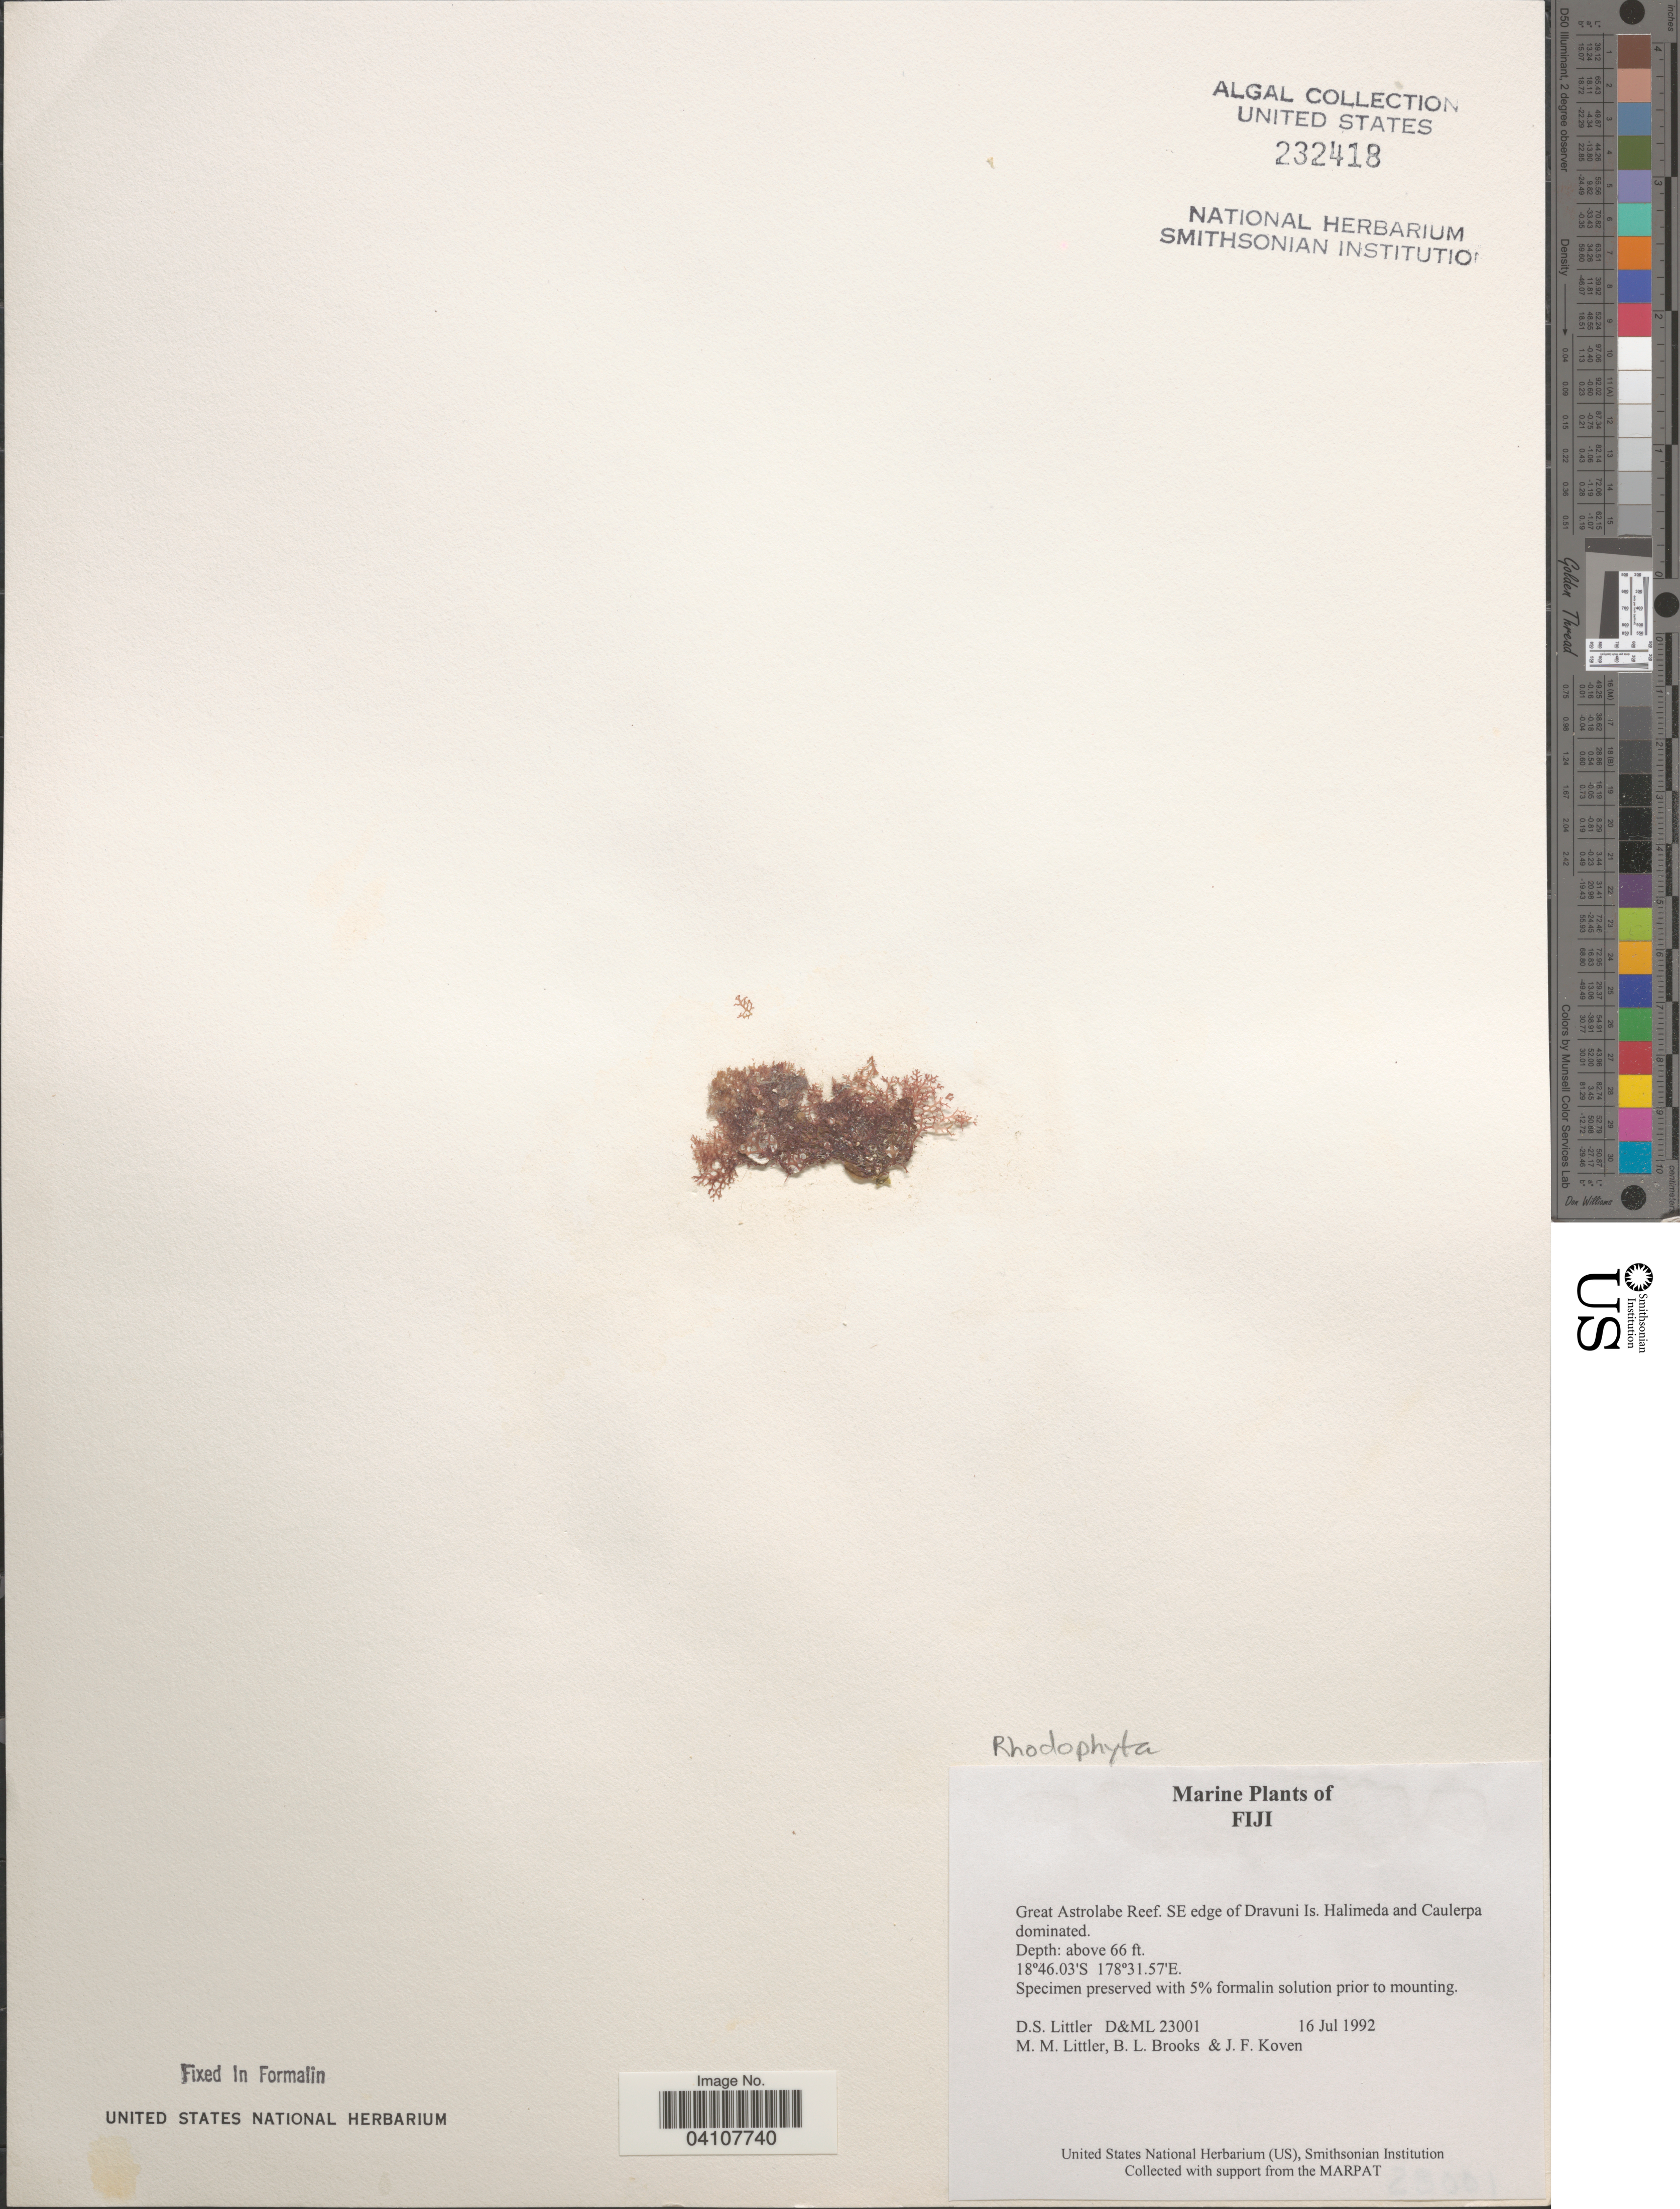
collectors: D. S. Littler, B. Brooks & J. Koven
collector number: D&ML23001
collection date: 1992-07-16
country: Fiji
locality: Great Astrolabe Reef. SE edge of Dravuni Is.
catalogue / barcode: US 232418